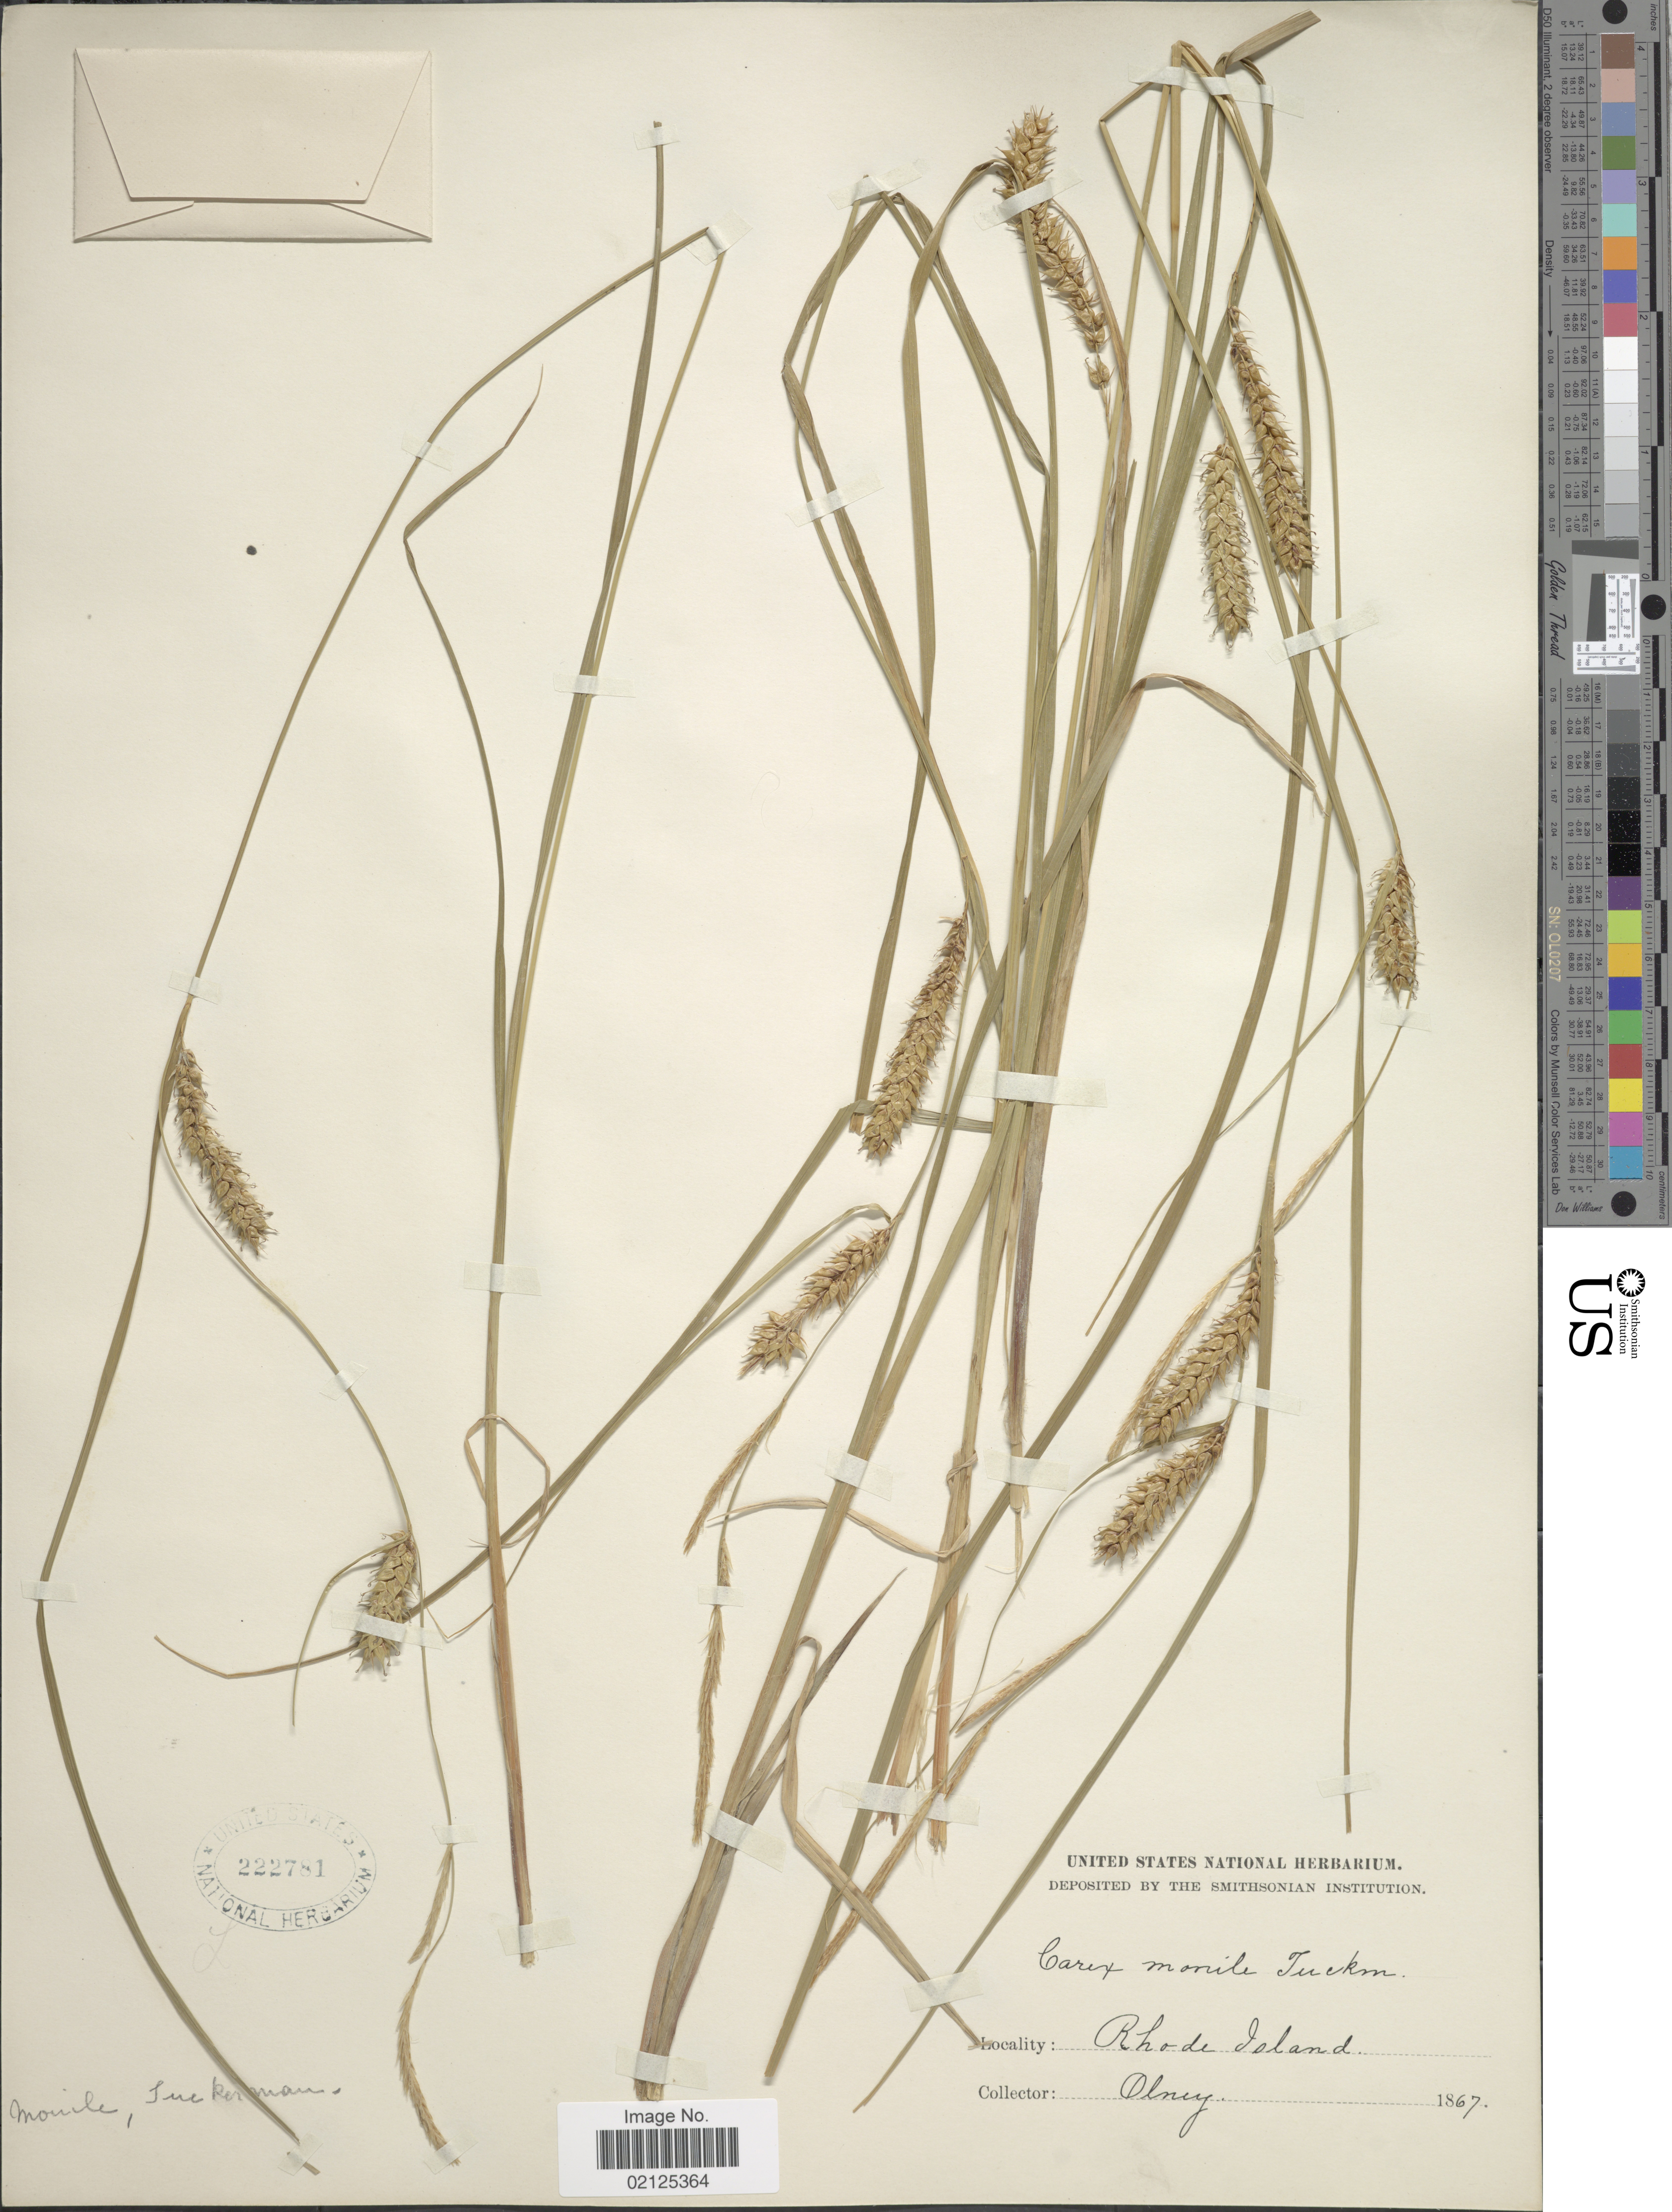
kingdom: Plantae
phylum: Tracheophyta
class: Liliopsida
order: Poales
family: Cyperaceae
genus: Carex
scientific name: Carex vesicaria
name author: L.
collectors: Olney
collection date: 1867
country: United States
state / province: Rhode Island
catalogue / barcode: US 222781